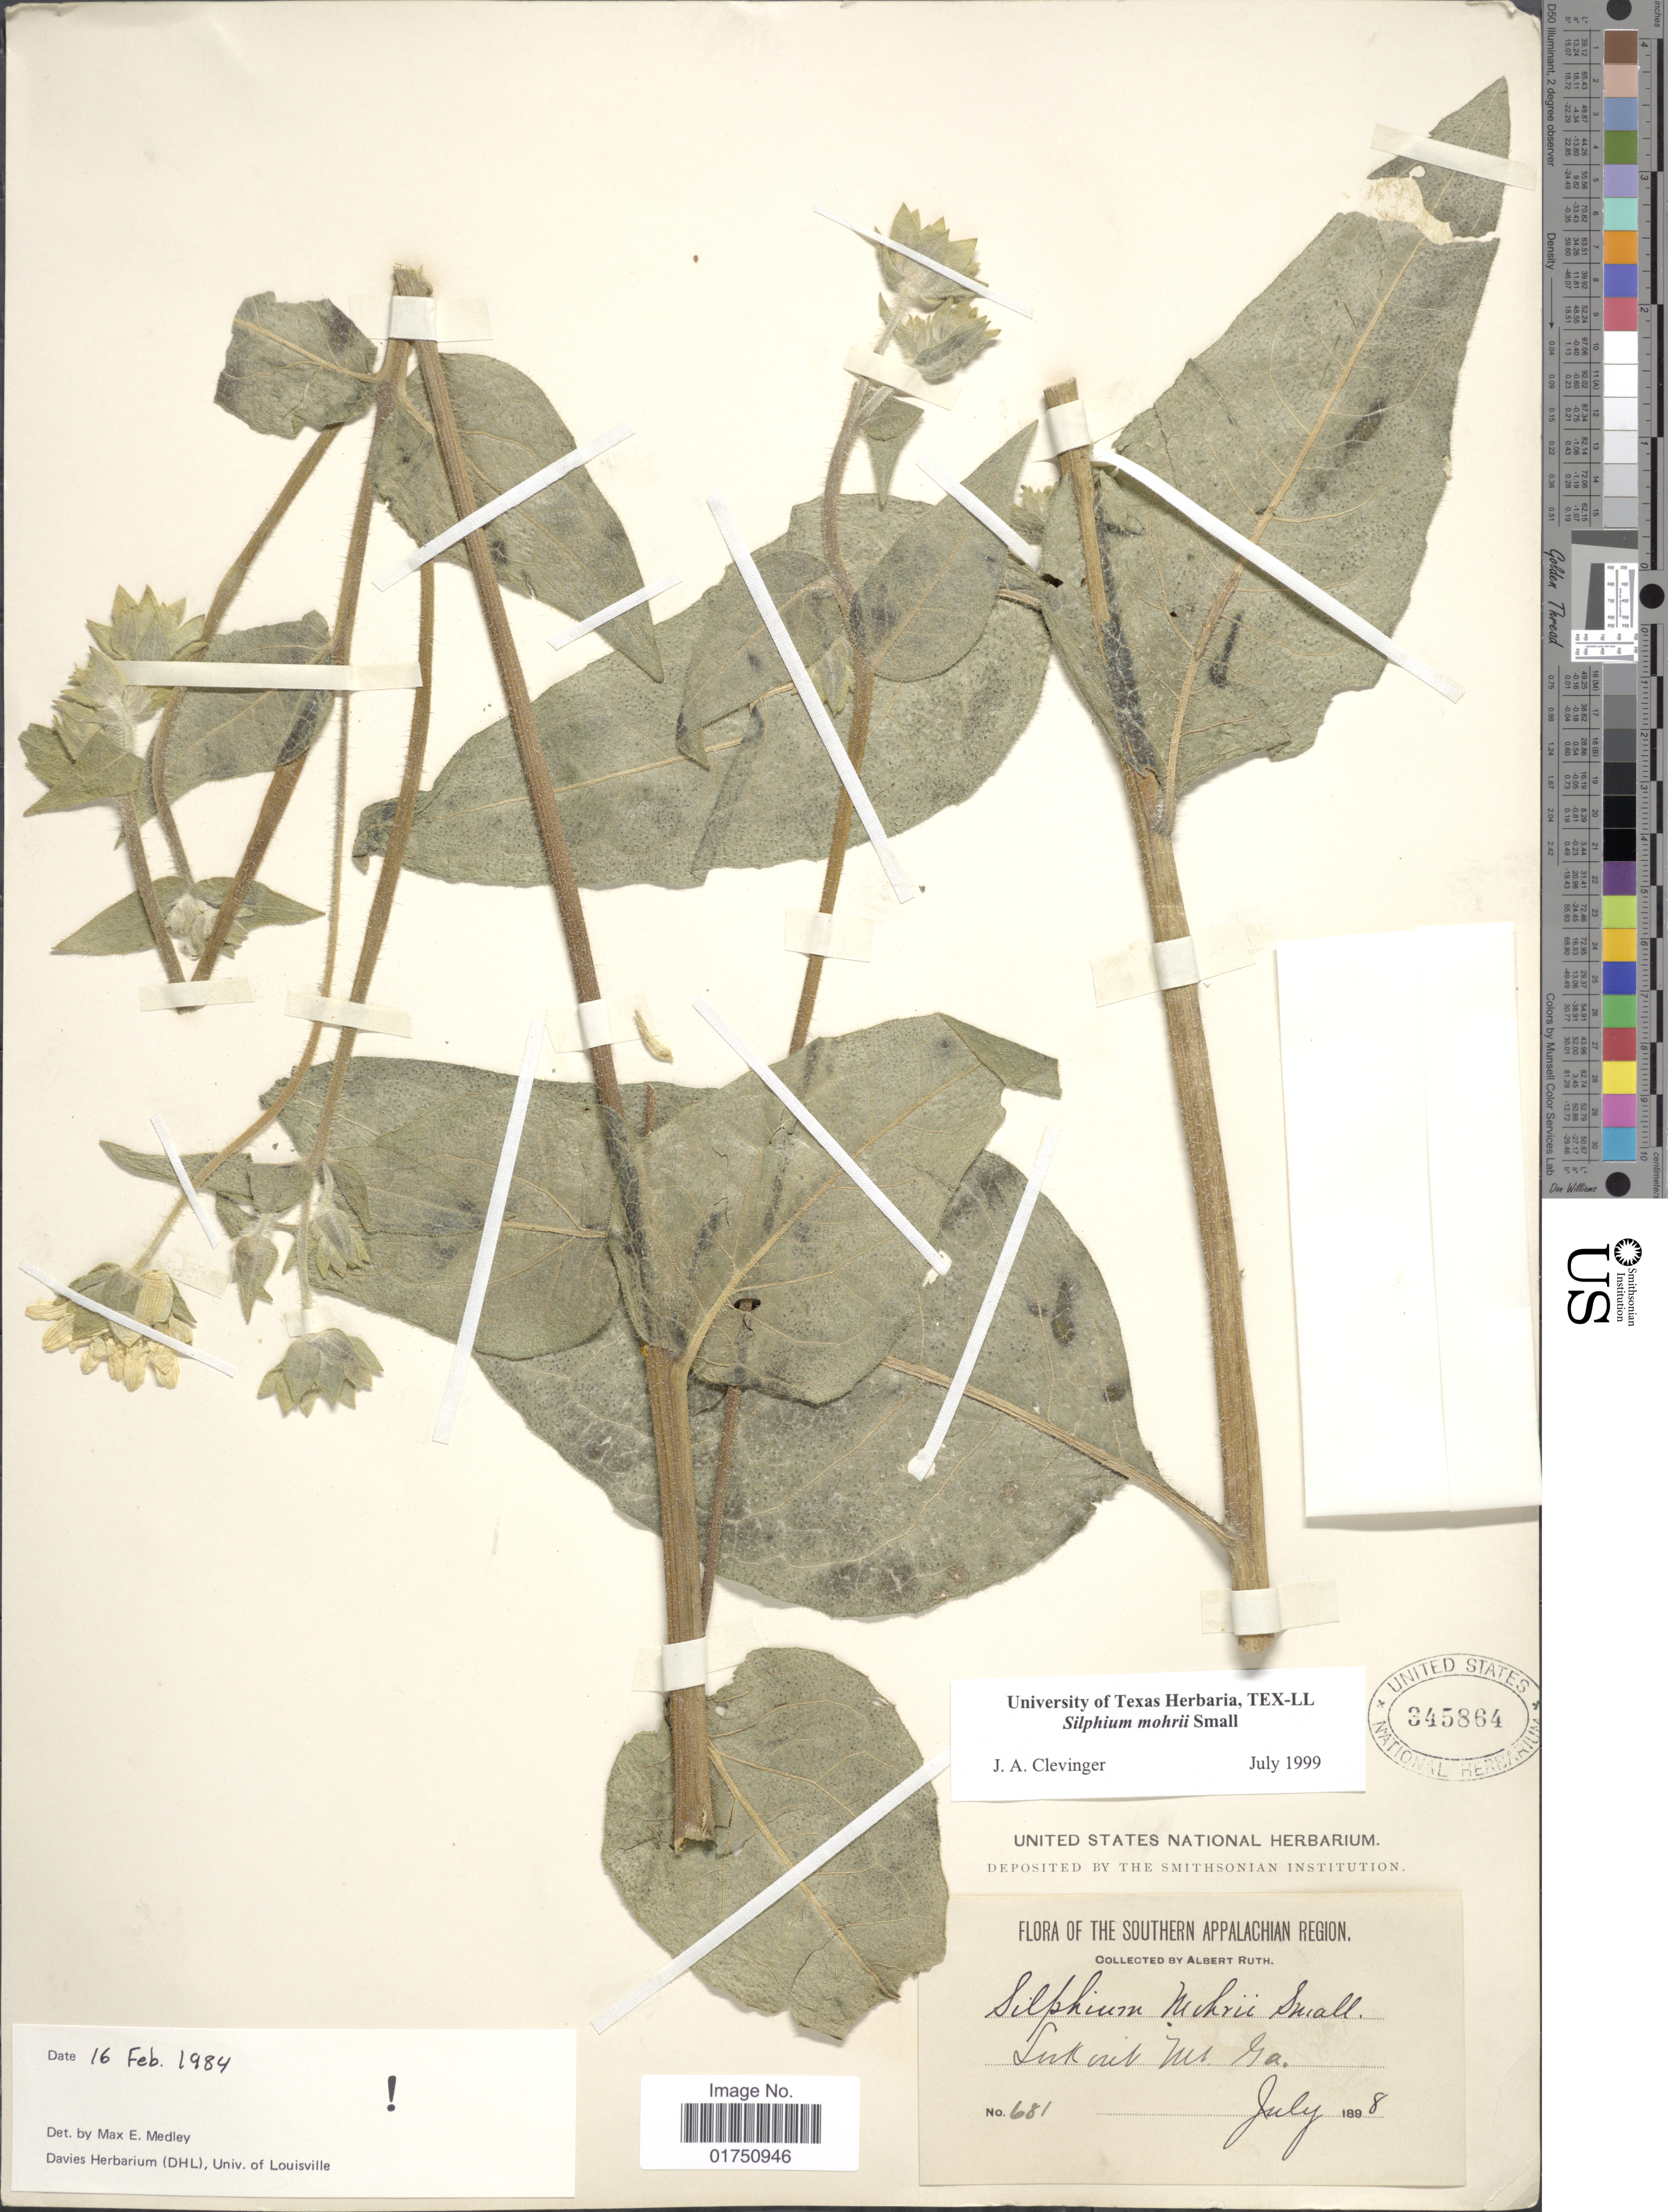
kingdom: Plantae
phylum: Tracheophyta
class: Magnoliopsida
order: Asterales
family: Asteraceae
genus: Silphium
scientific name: Silphium mohrii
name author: Small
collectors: A. Ruth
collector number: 681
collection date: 1898-07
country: United States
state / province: Georgia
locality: Southern Appalachian Region. Lookout Mt. Ga.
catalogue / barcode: US 345864